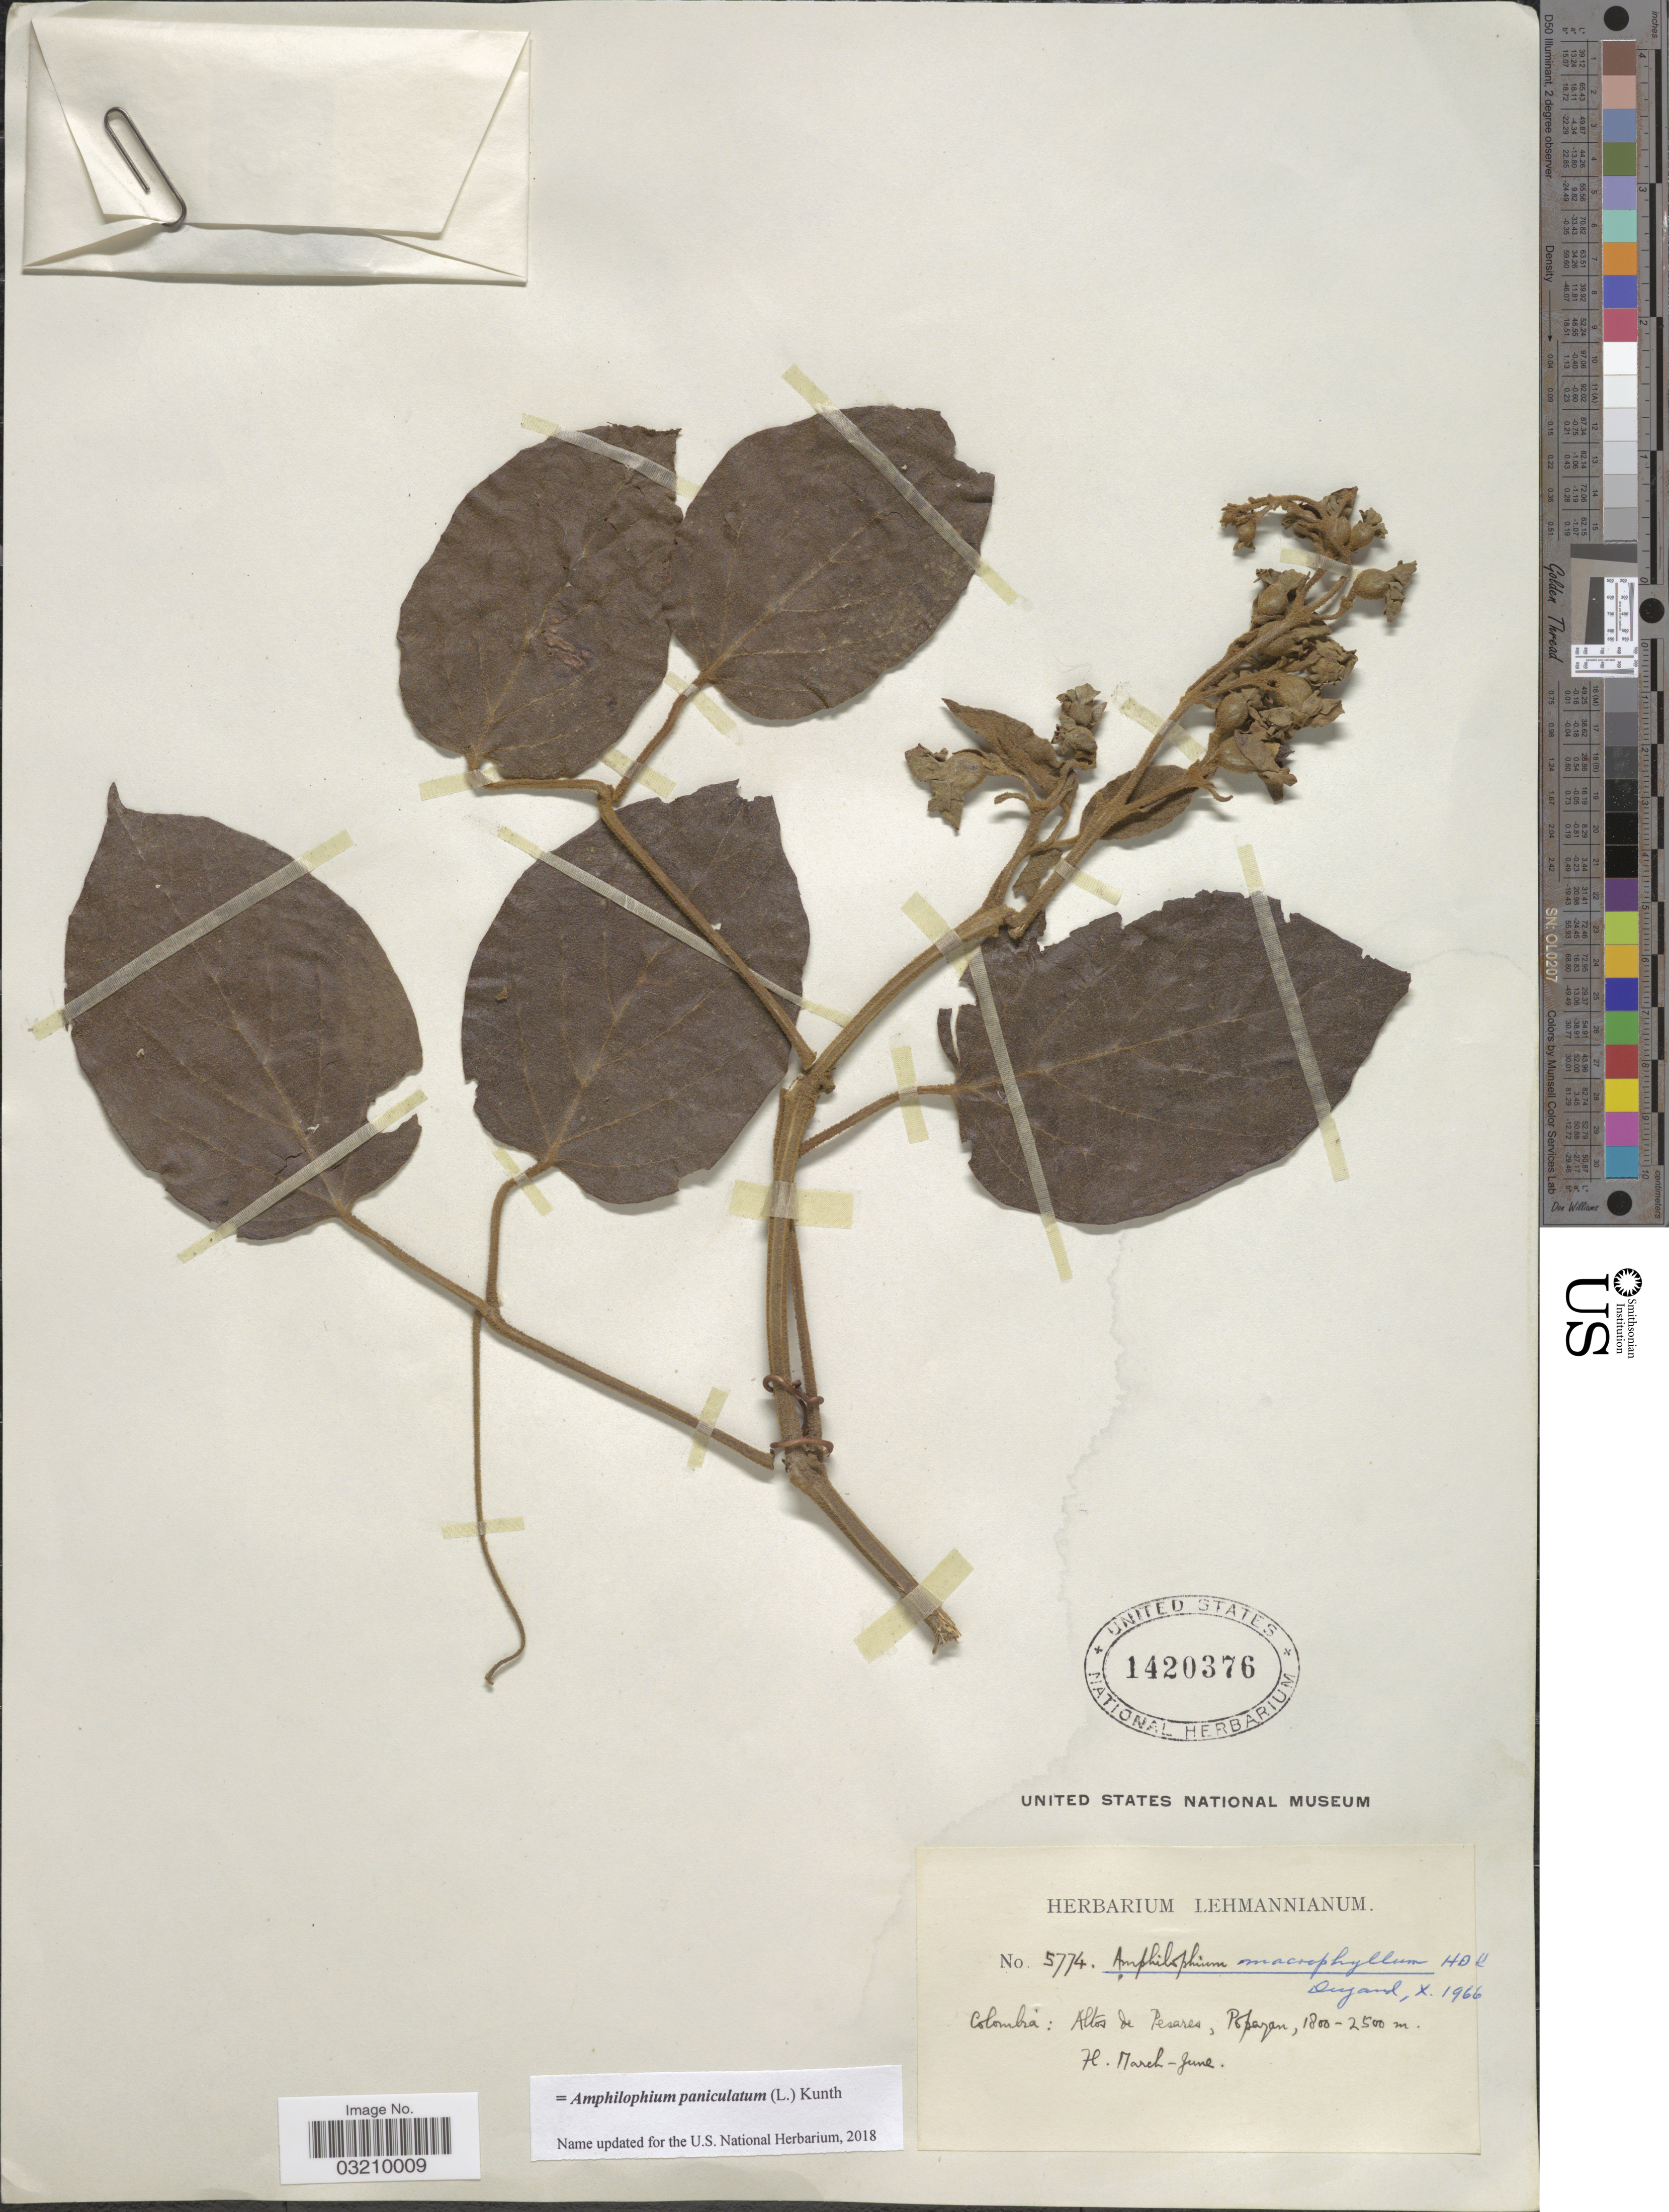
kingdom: Plantae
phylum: Tracheophyta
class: Magnoliopsida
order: Lamiales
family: Bignoniaceae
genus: Amphilophium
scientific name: Amphilophium paniculatum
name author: (L.) Kunth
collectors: ex herb. Lehmannianum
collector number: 5774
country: Colombia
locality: Altos de Pesares, Popazan.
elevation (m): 1800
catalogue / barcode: US 1420376